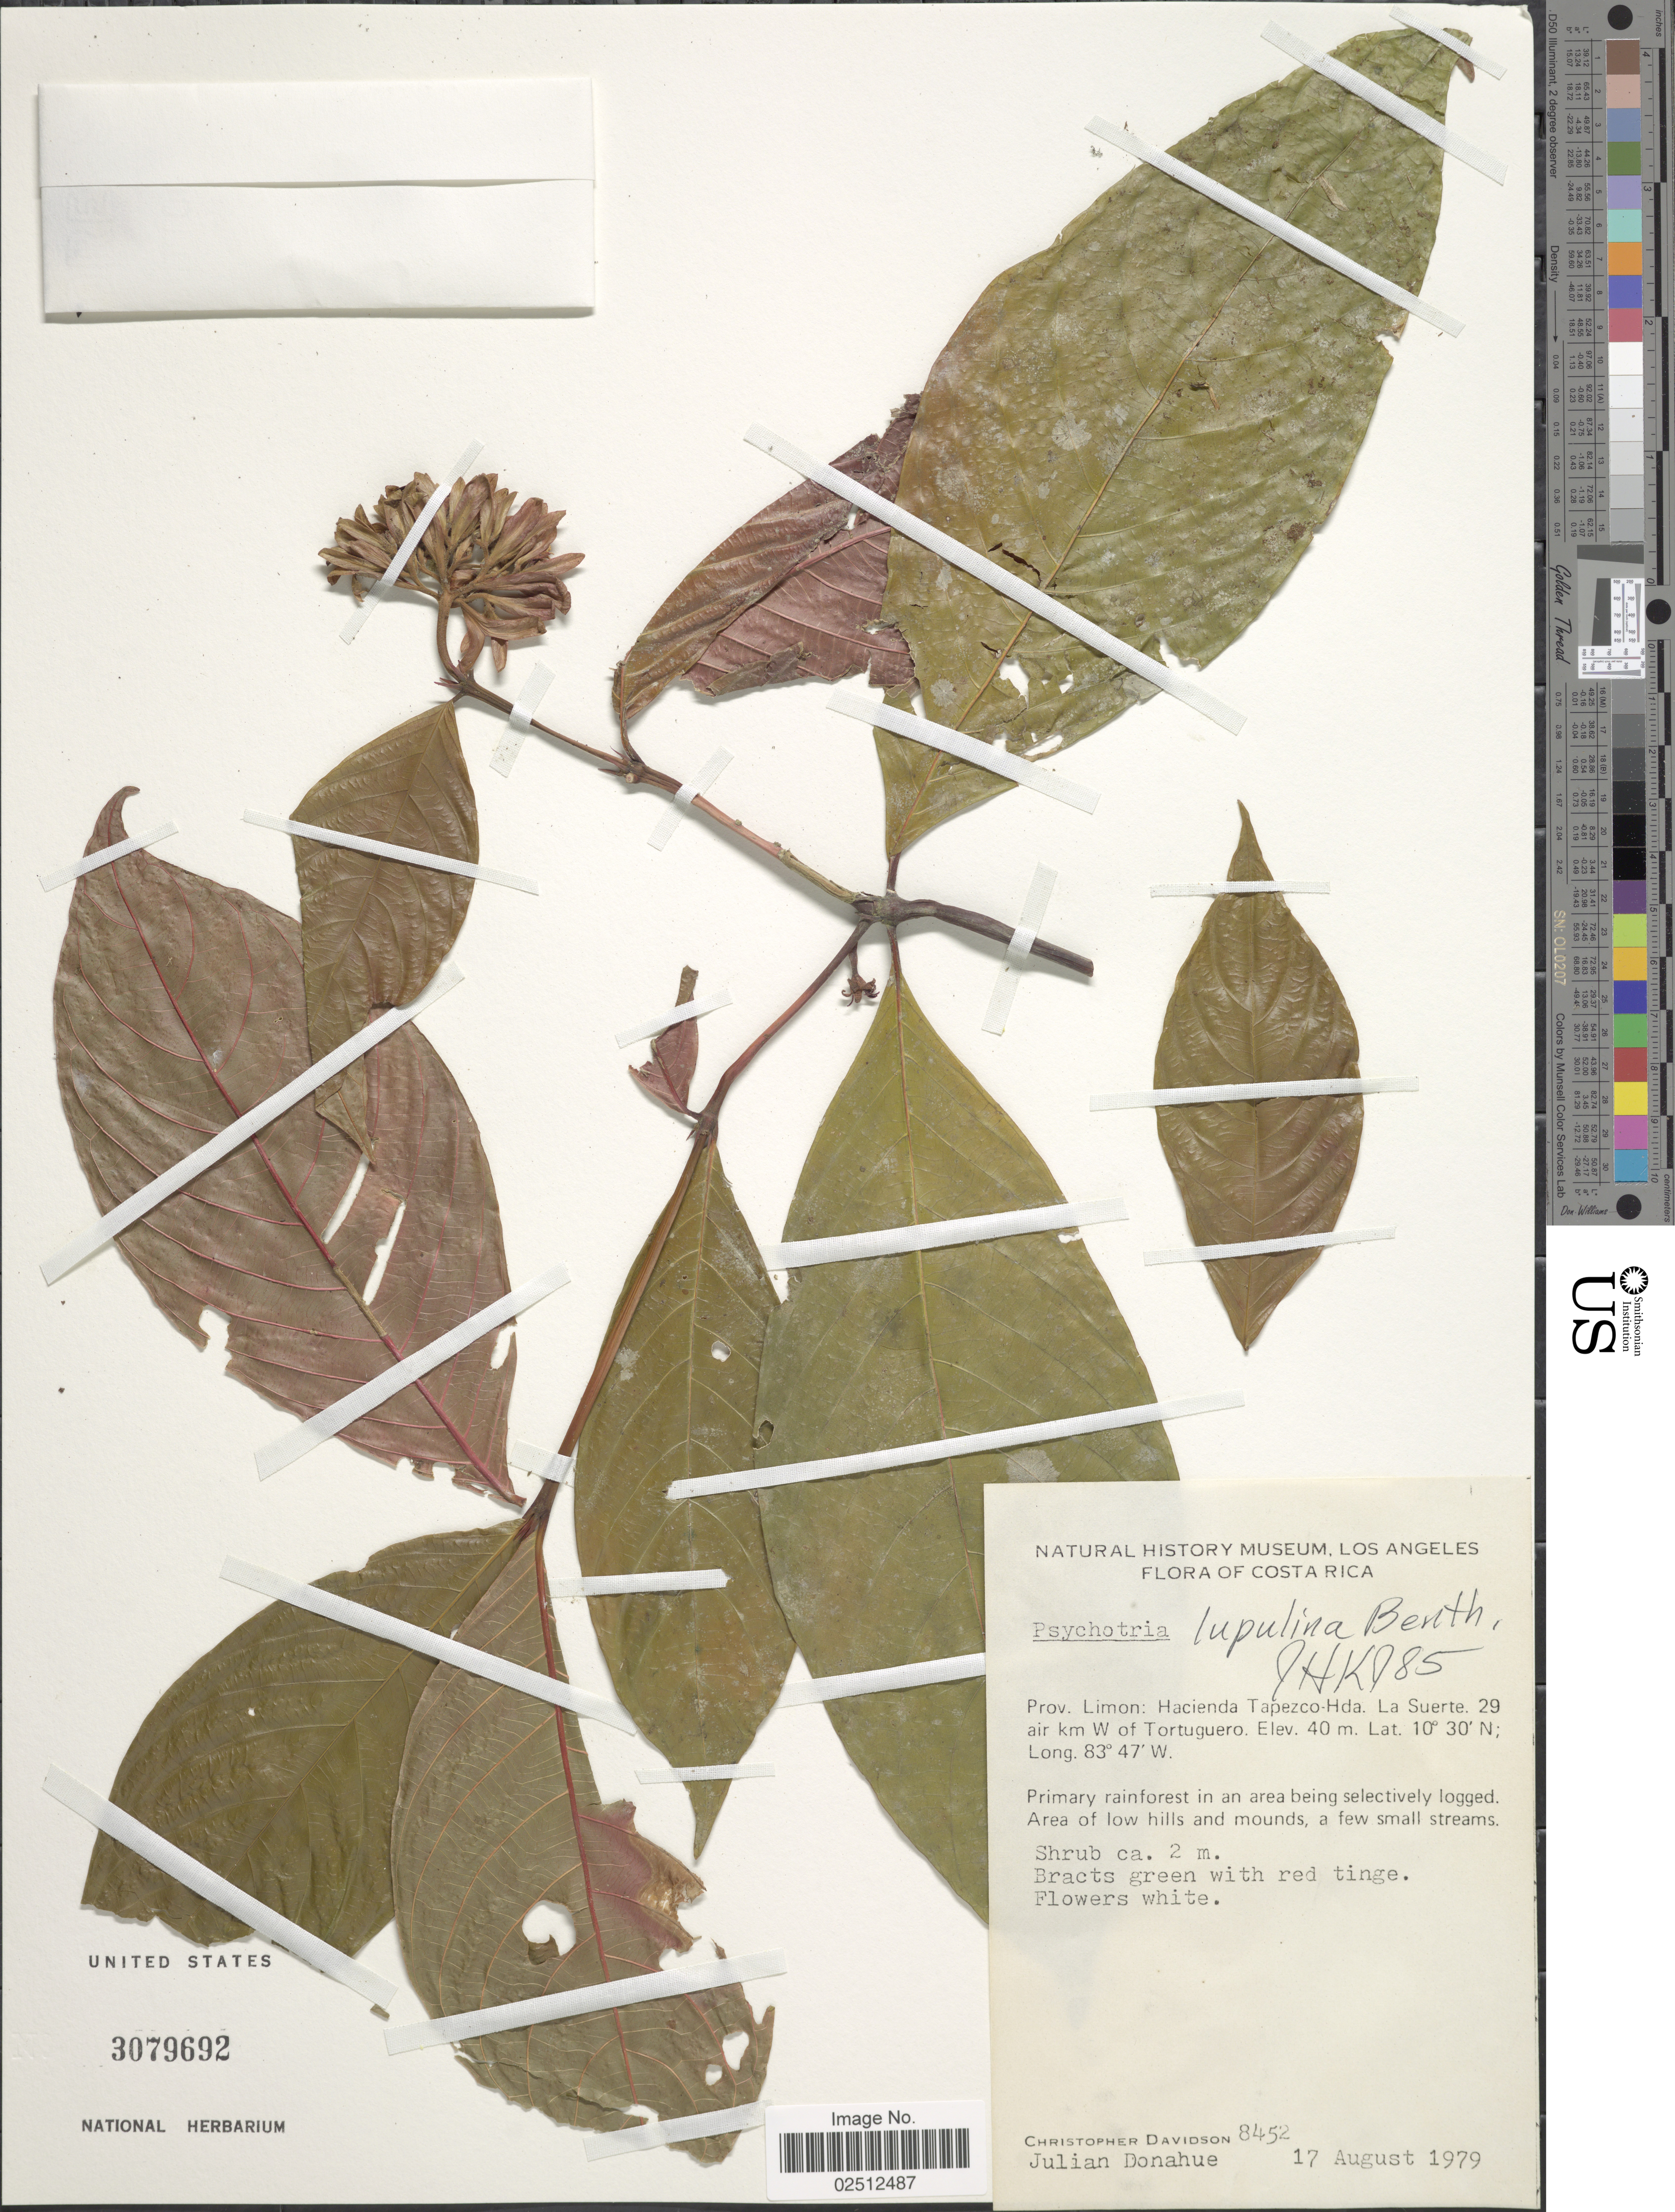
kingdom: Plantae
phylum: Tracheophyta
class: Magnoliopsida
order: Gentianales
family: Rubiaceae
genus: Psychotria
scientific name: Psychotria lupulina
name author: Benth.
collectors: C. Davidson & J. Donahue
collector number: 8452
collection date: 1979-08-17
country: Costa Rica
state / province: Limón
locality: Prov. Limon: Hacienda Tapezco-Hda: La Suerte, 29 air km W of Tortuguero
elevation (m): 40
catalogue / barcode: US 3079692